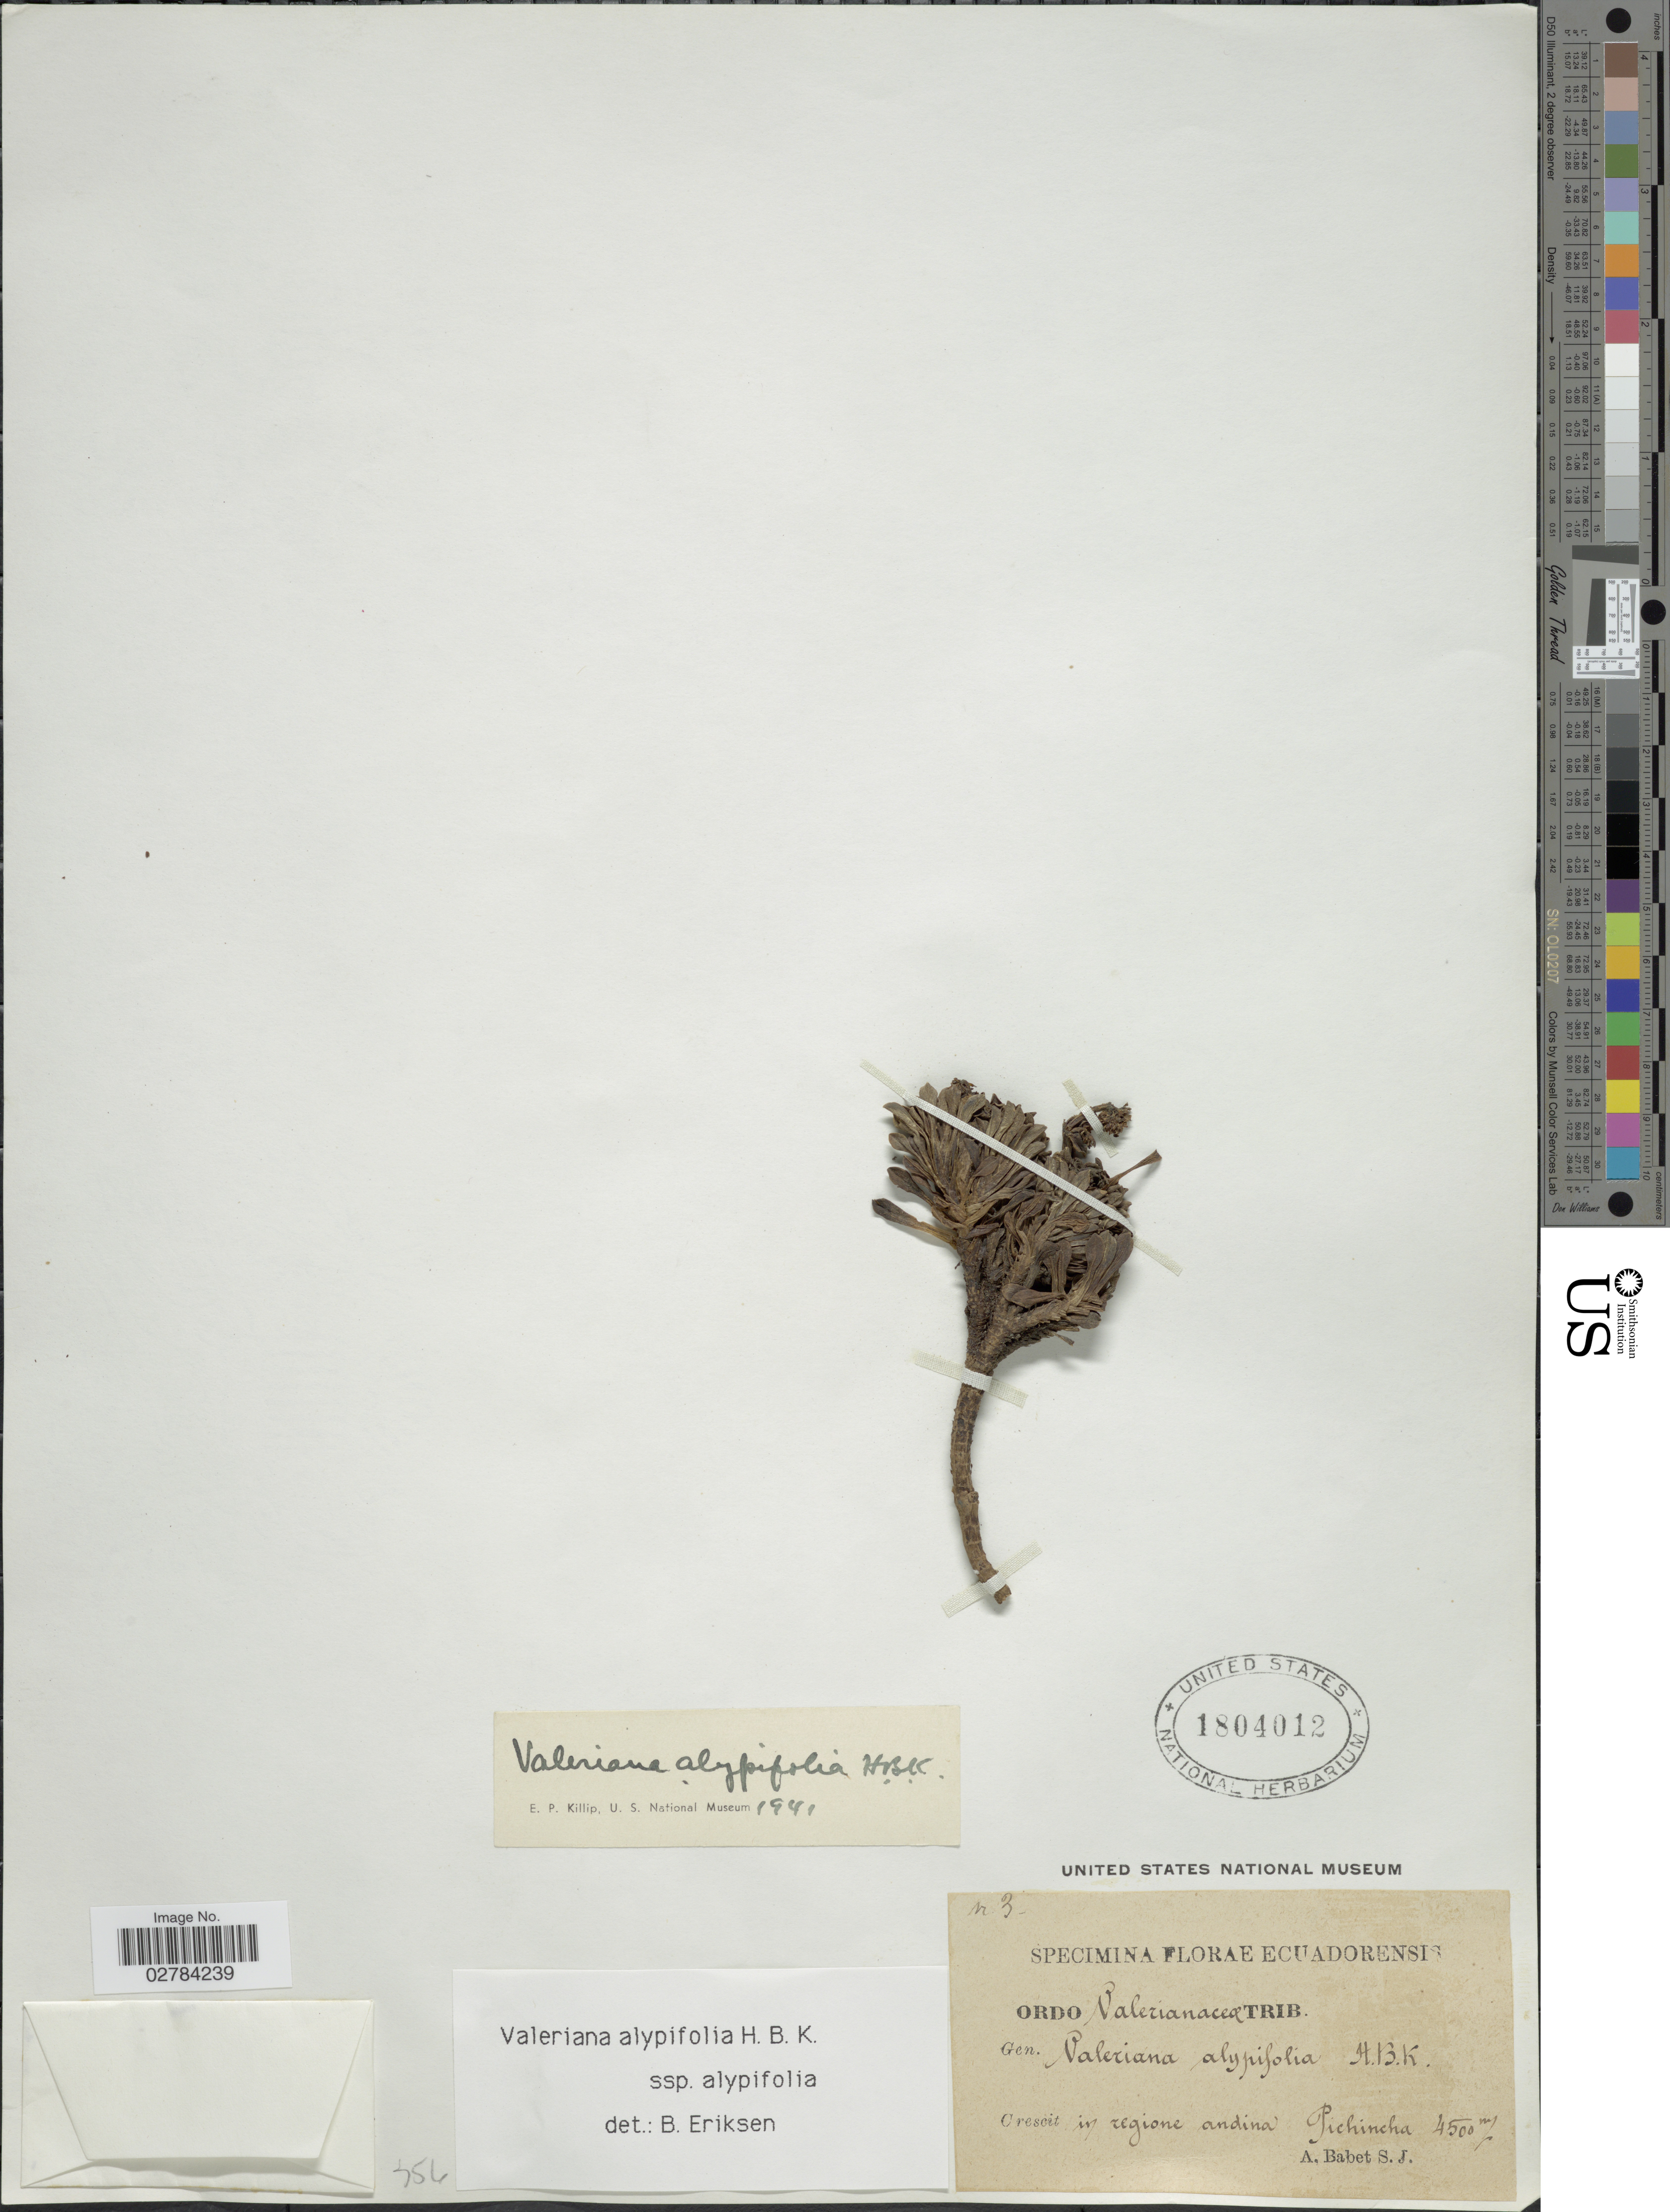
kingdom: Plantae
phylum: Tracheophyta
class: Magnoliopsida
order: Dipsacales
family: Caprifoliaceae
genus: Valeriana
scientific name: Valeriana alypifolia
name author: Kunth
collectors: A. Babet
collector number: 3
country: Ecuador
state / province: Pichincha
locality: In regione andina Pichincha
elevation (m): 4500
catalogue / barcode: US 1804012